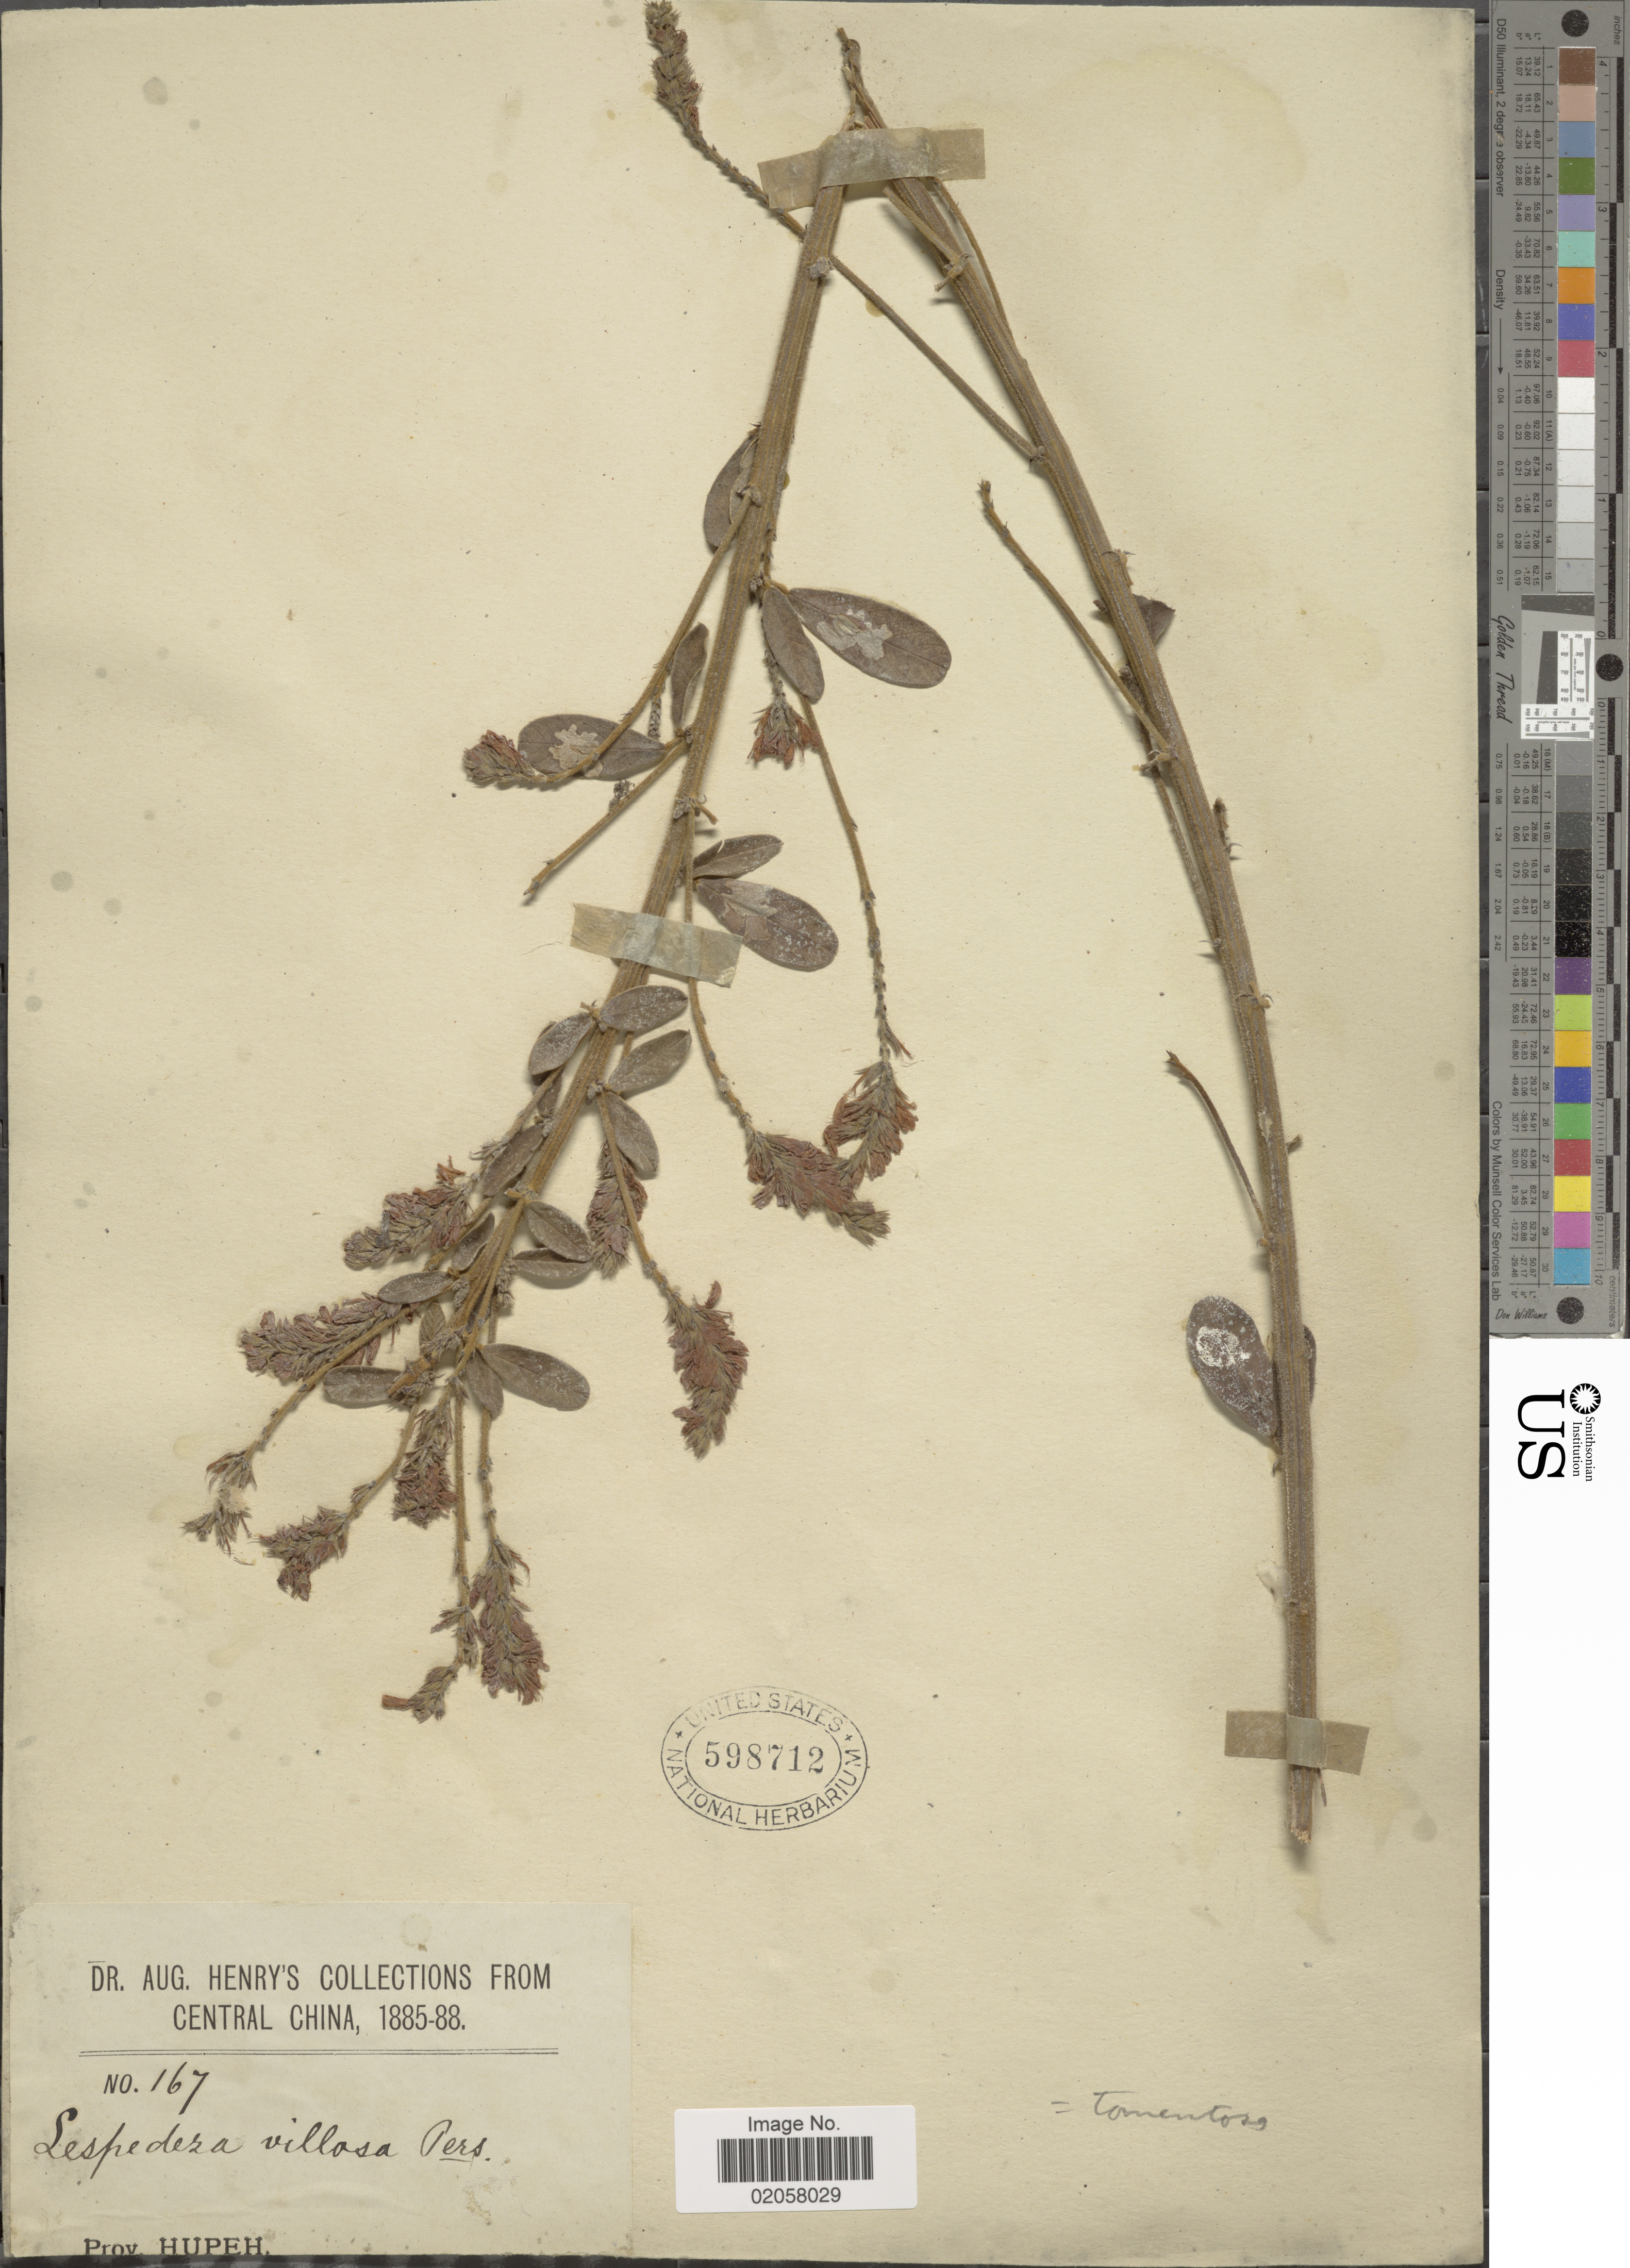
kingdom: Plantae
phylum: Tracheophyta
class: Magnoliopsida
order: Fabales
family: Fabaceae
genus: Lespedeza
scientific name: Lespedeza tomentosa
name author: (Thunb.) Siebold ex Maxim.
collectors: A. Henry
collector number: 167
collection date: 1885/1888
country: China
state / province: Hubei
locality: Hupeh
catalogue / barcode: US 598712